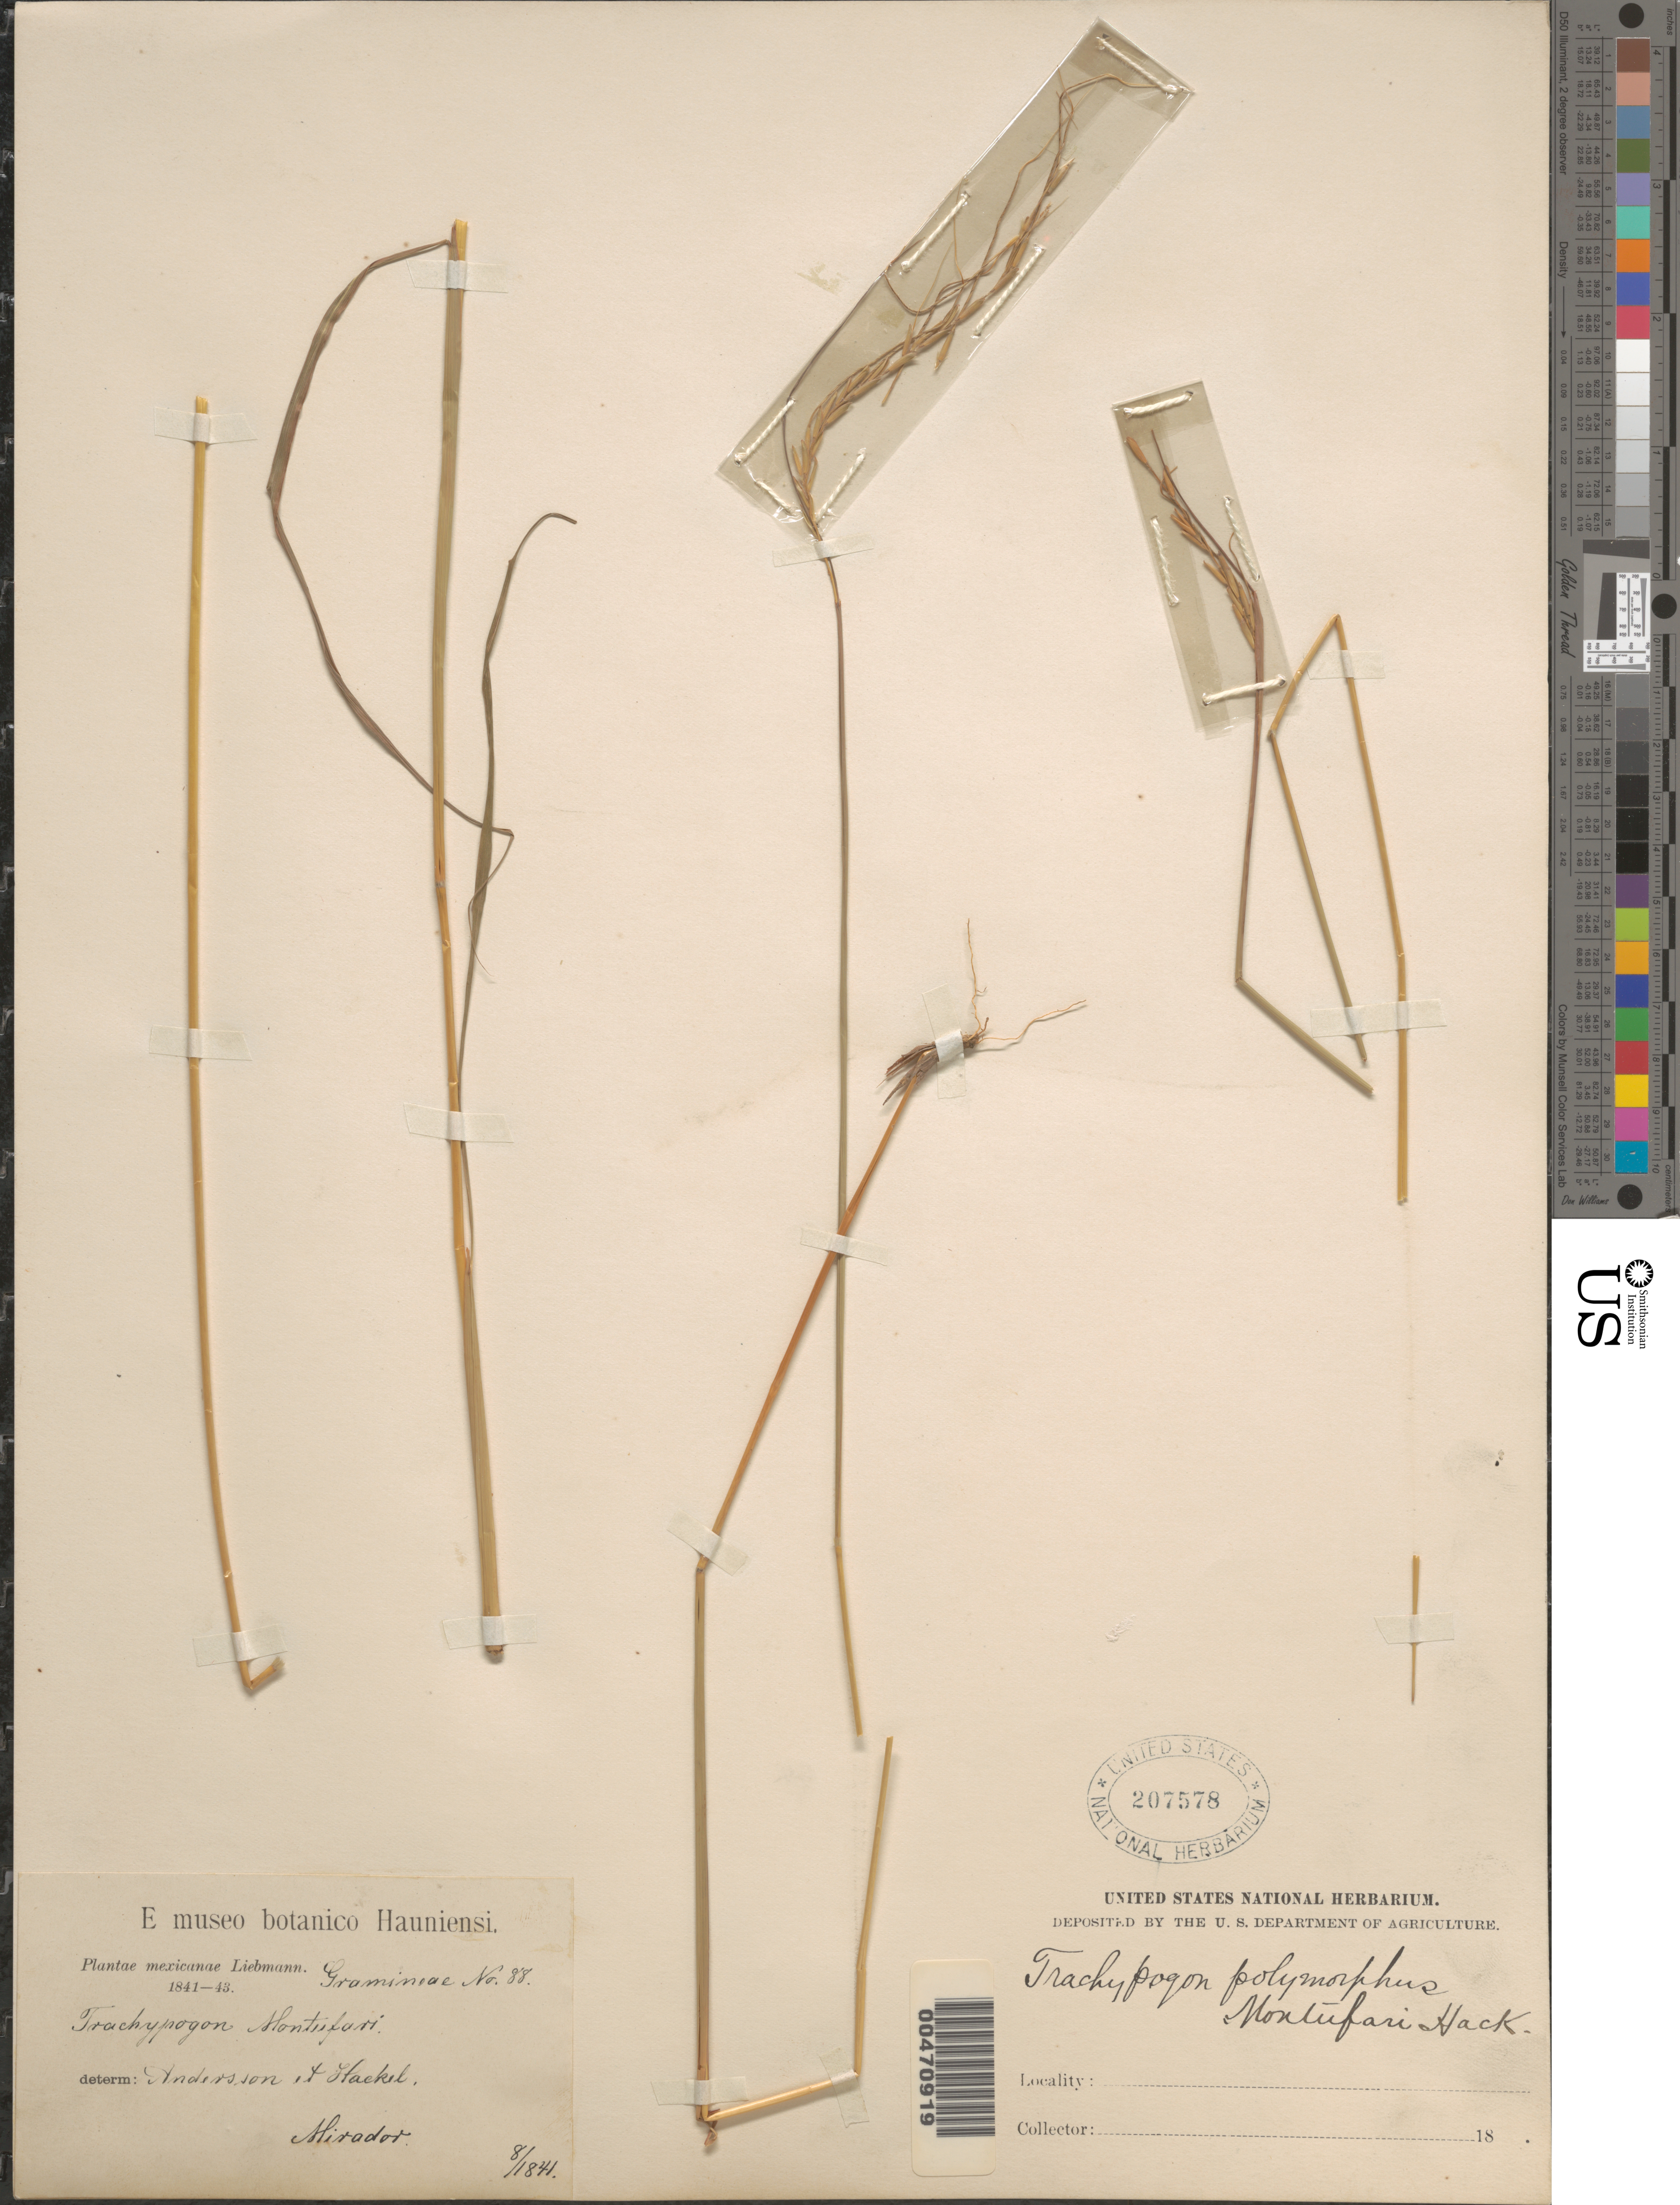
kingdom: Plantae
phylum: Tracheophyta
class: Liliopsida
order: Poales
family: Poaceae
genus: Trachypogon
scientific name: Trachypogon montufari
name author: (Kunth) Nees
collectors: F. M. Liebmann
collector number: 88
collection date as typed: Aug 1841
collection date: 1841-08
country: Mexico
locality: Mirador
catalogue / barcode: US 207578